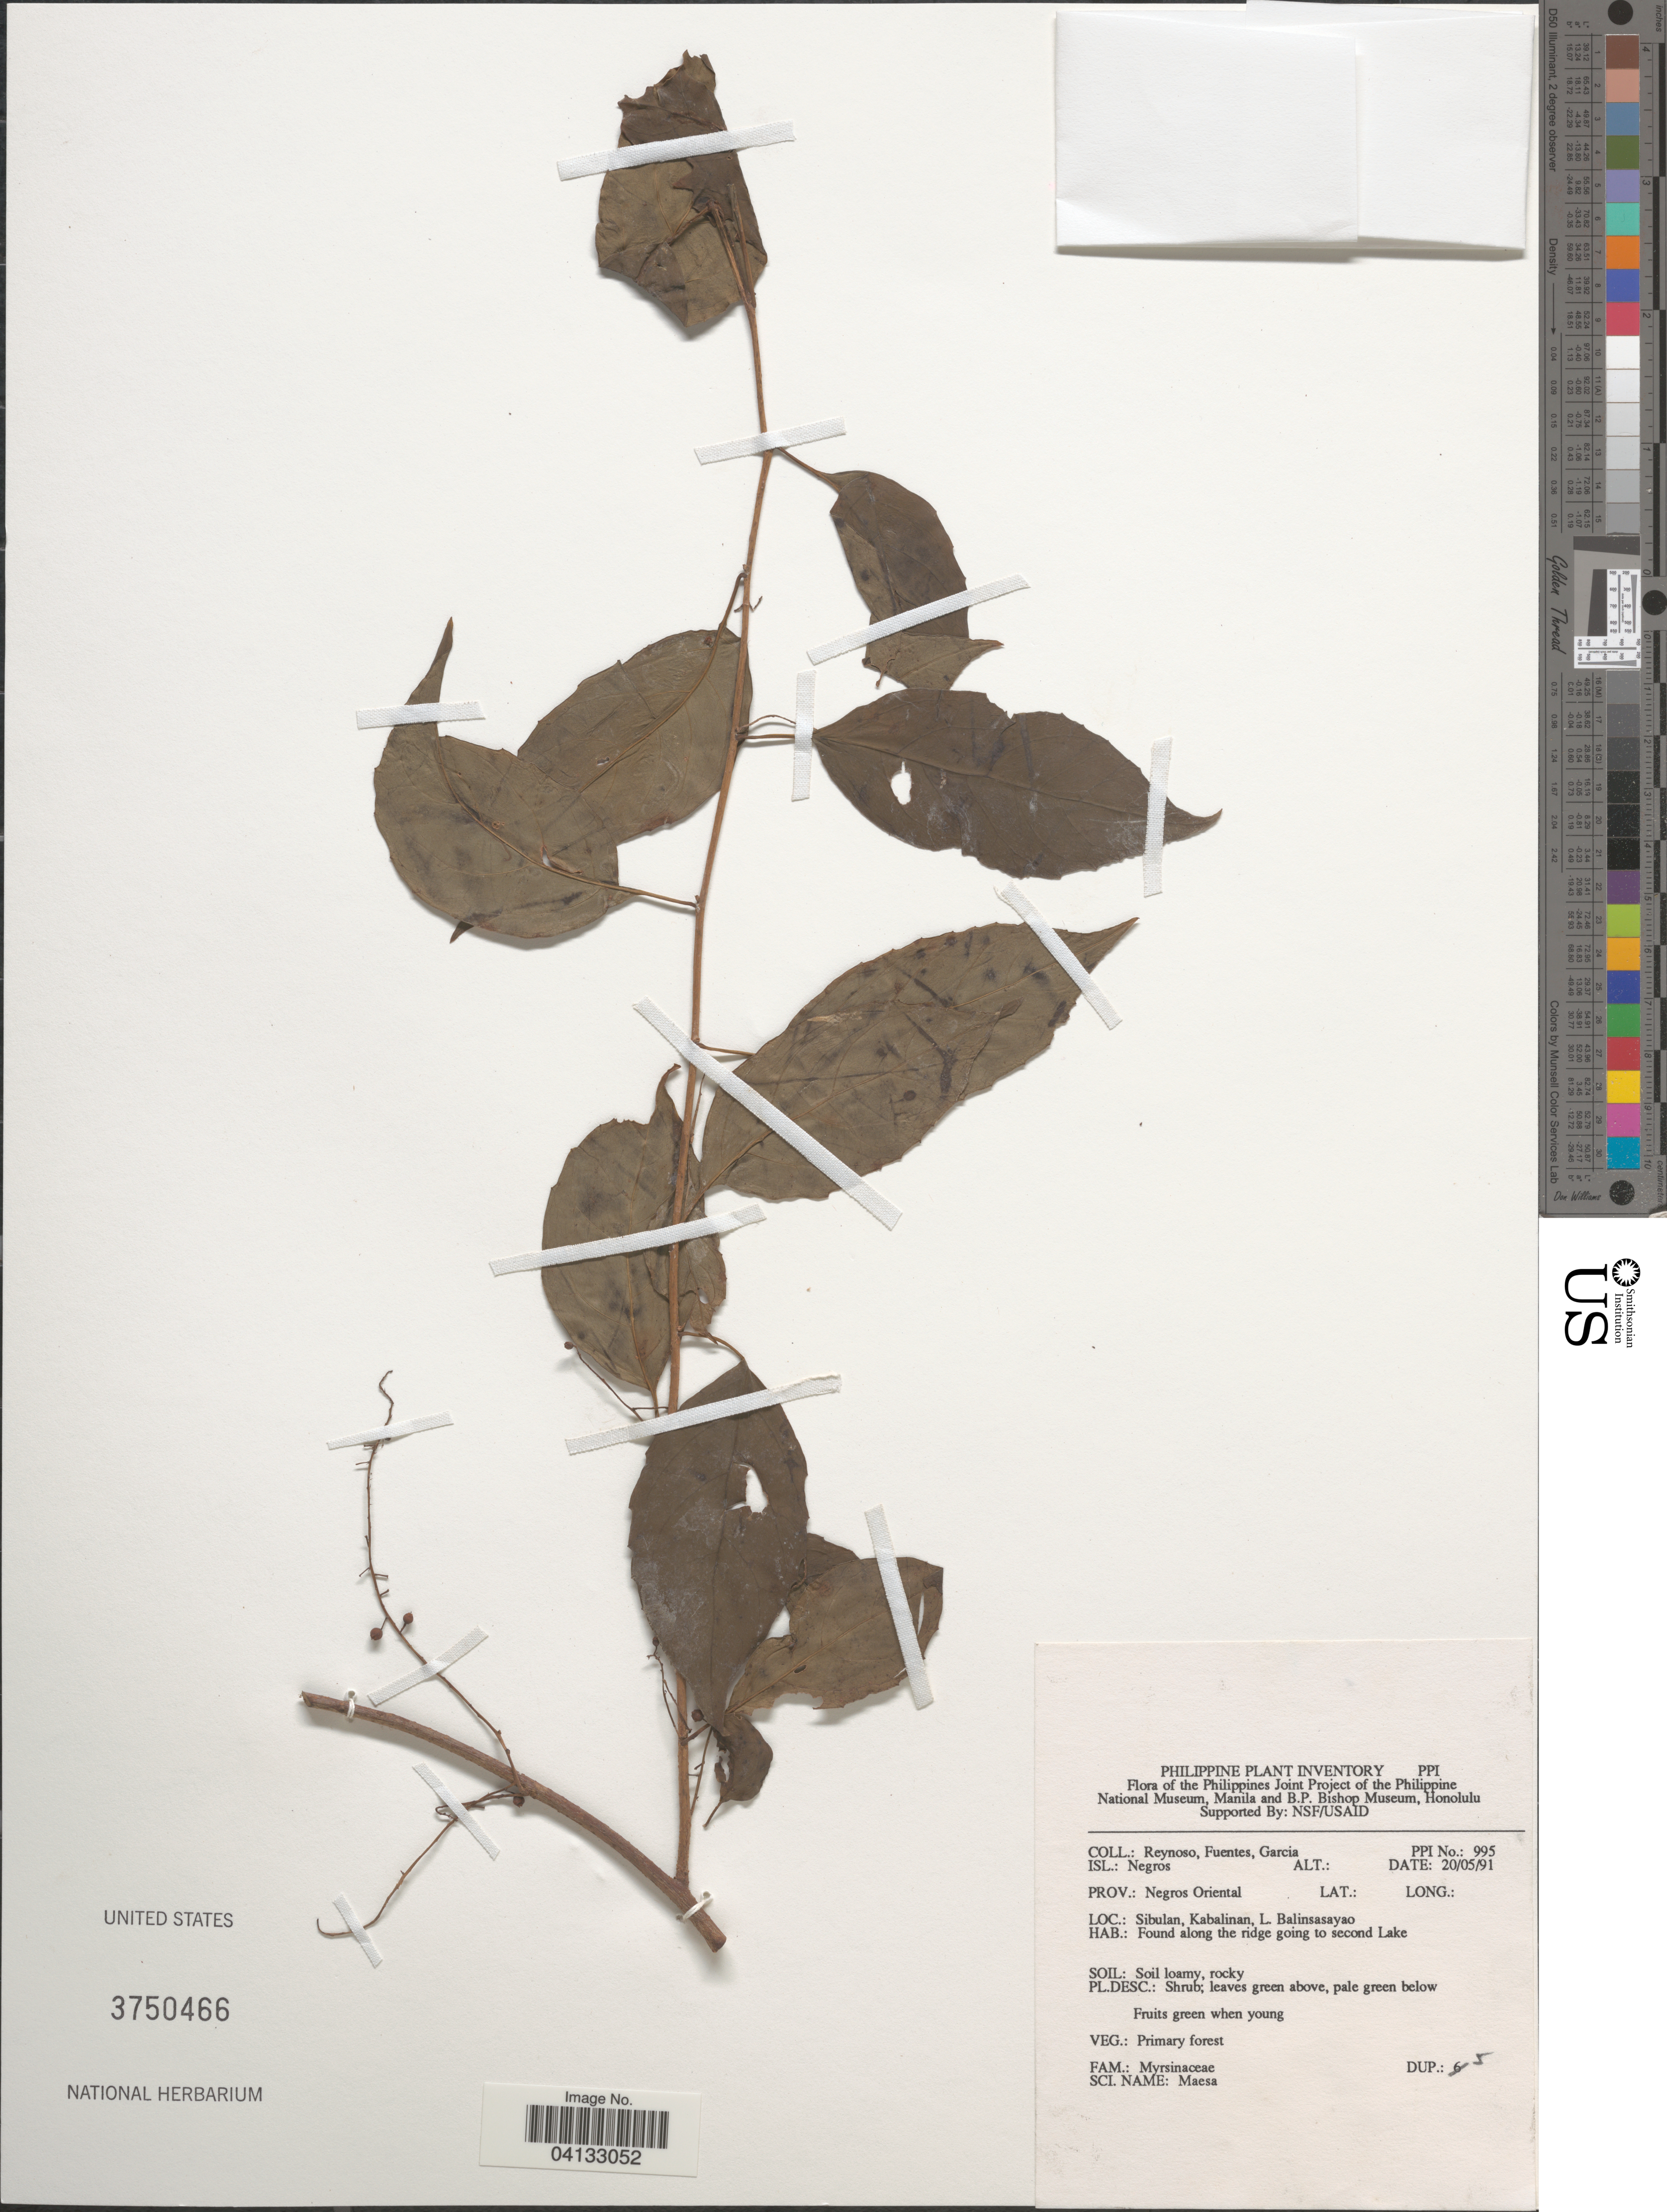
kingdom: Plantae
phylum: Tracheophyta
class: Magnoliopsida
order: Ericales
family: Primulaceae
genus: Maesa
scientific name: Maesa sp.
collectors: E. Reynoso, -. Fuentes & H. Garcia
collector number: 995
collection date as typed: Transcribed d/m/y: 20/5/91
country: Philippines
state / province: Central Visayas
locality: Isl.: Negros. Prov.: Negros Oriental. Sibulan, Kabalinan, L. Balinsasayao. Found along the ridge going to second Lake.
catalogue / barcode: US 3750466